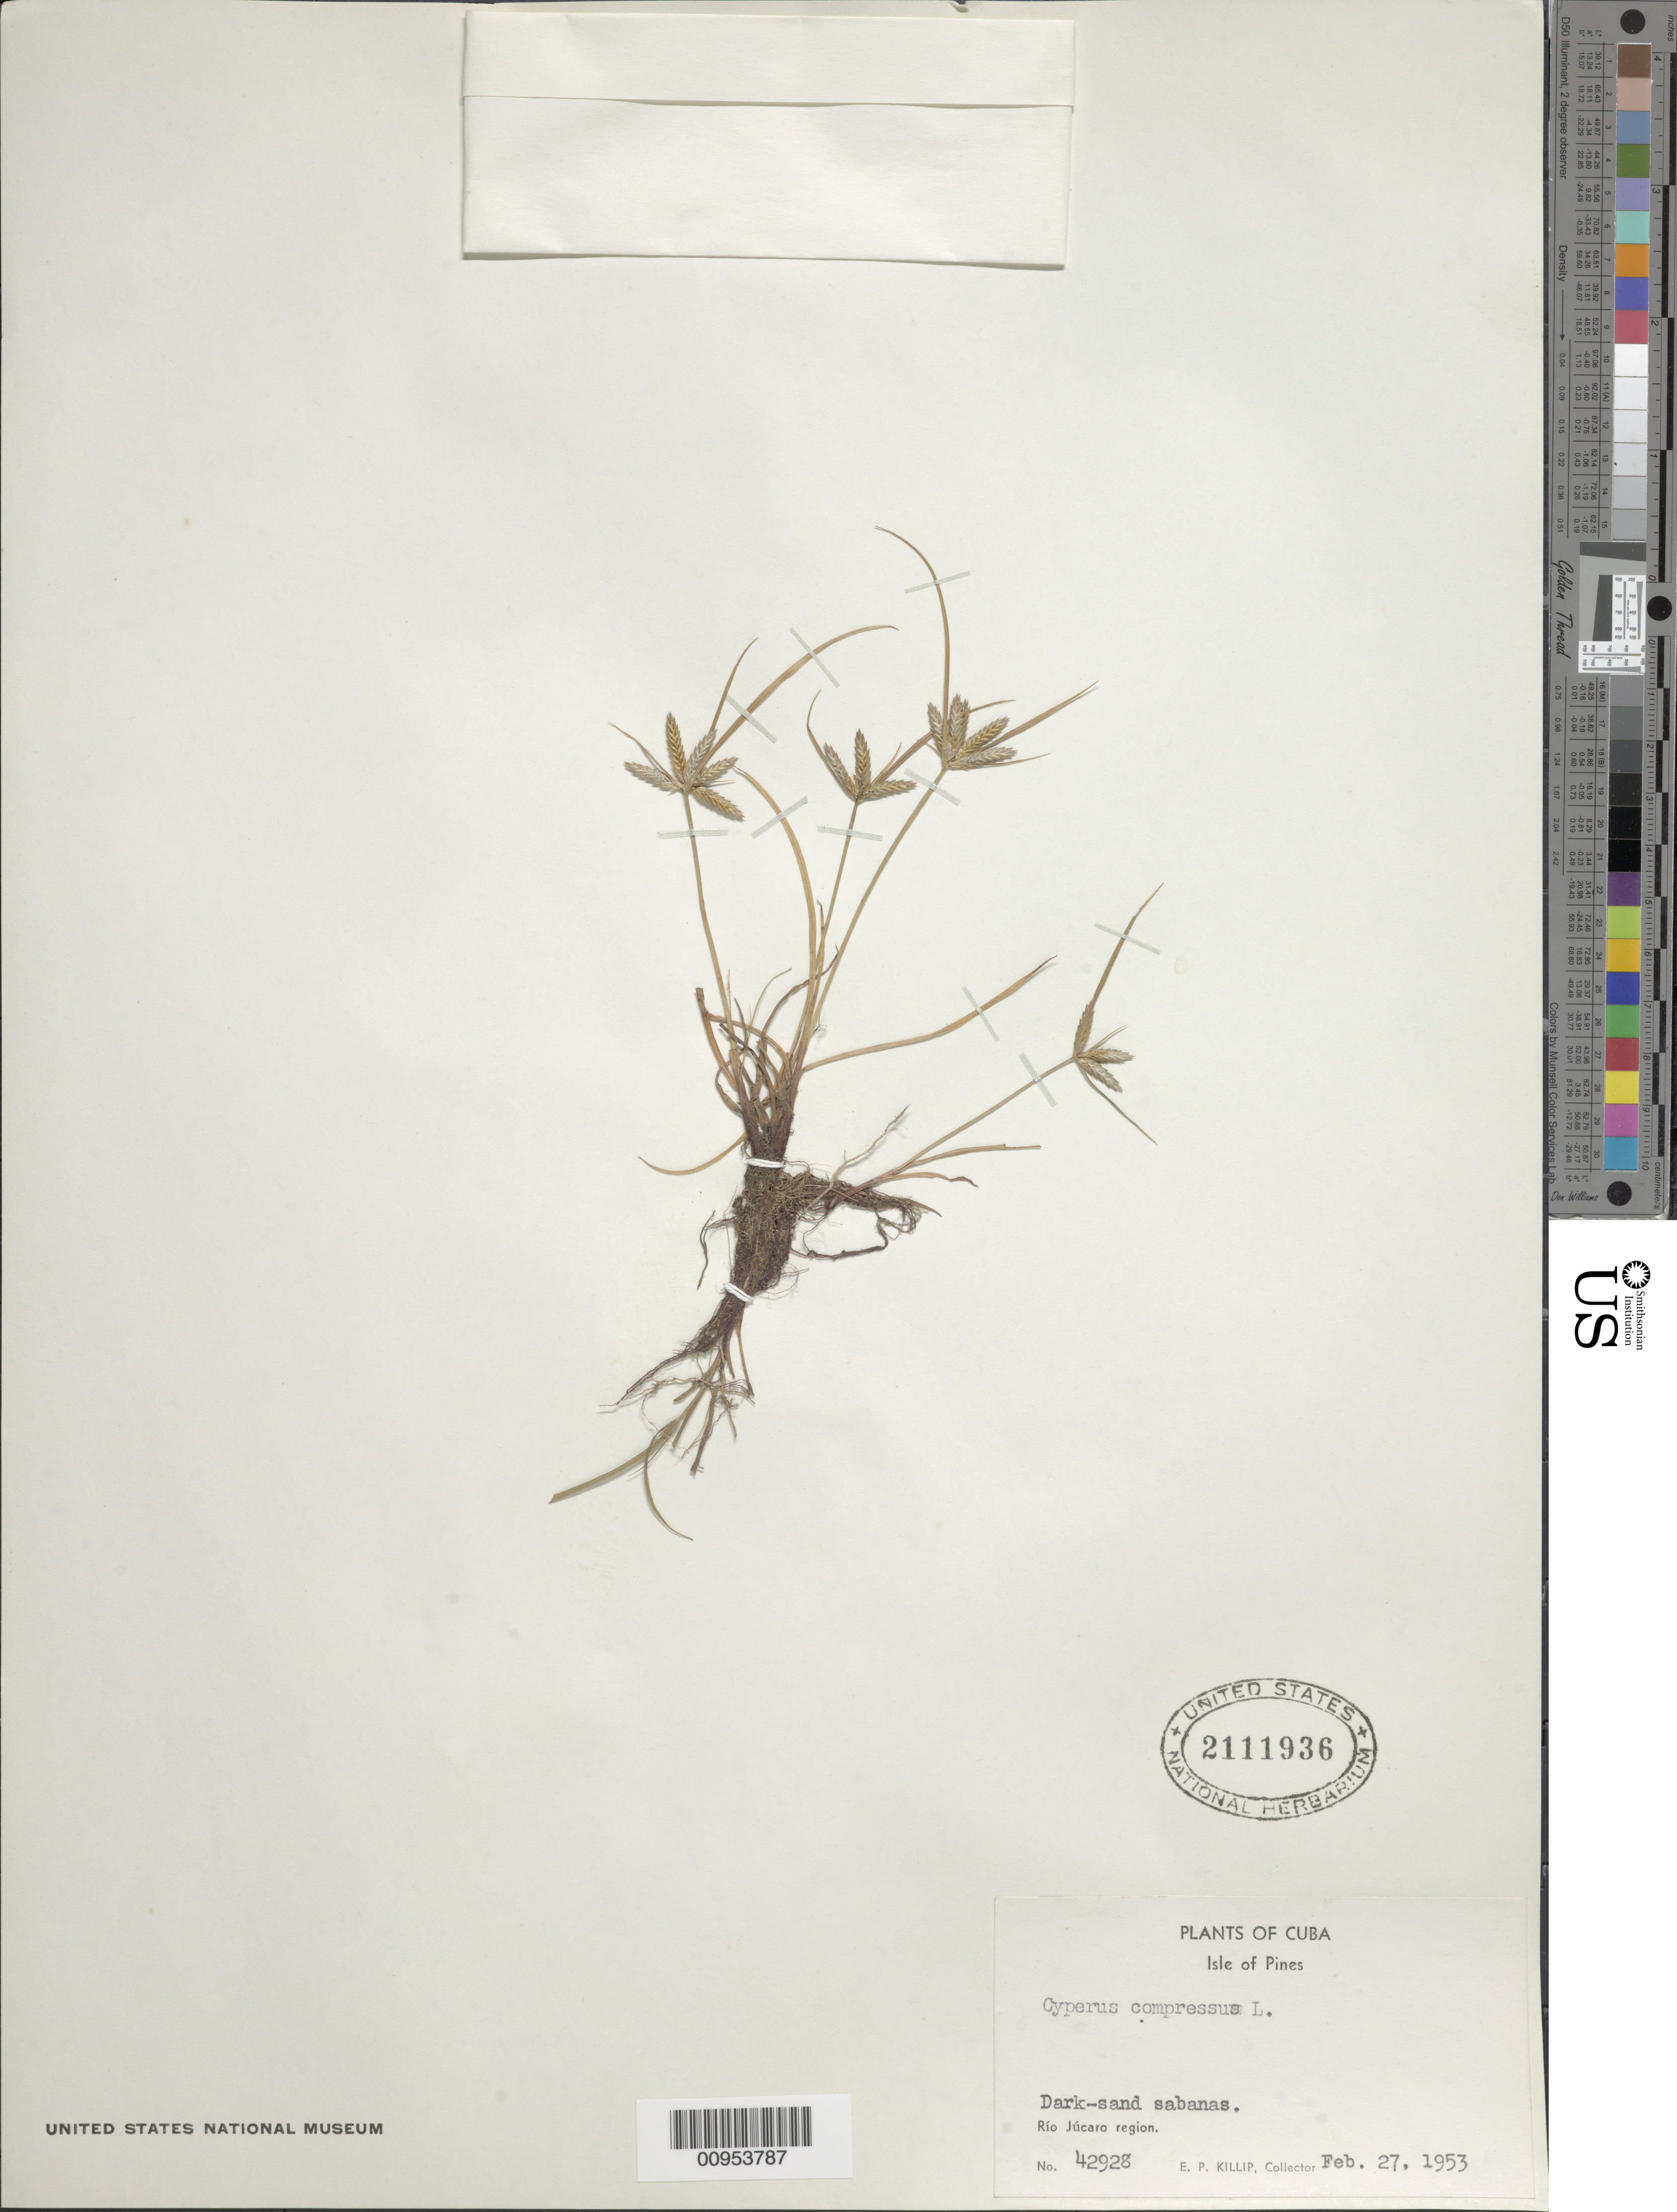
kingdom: Plantae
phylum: Tracheophyta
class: Liliopsida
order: Poales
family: Cyperaceae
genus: Cyperus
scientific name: Cyperus compressus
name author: L.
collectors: E. P. Killip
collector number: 42928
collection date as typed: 27 Feb 1953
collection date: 1953-02-27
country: Cuba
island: Isla de la Juventud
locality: Sabanas, Río Júcaro region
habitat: Dark-sand sabanas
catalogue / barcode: US 2111936